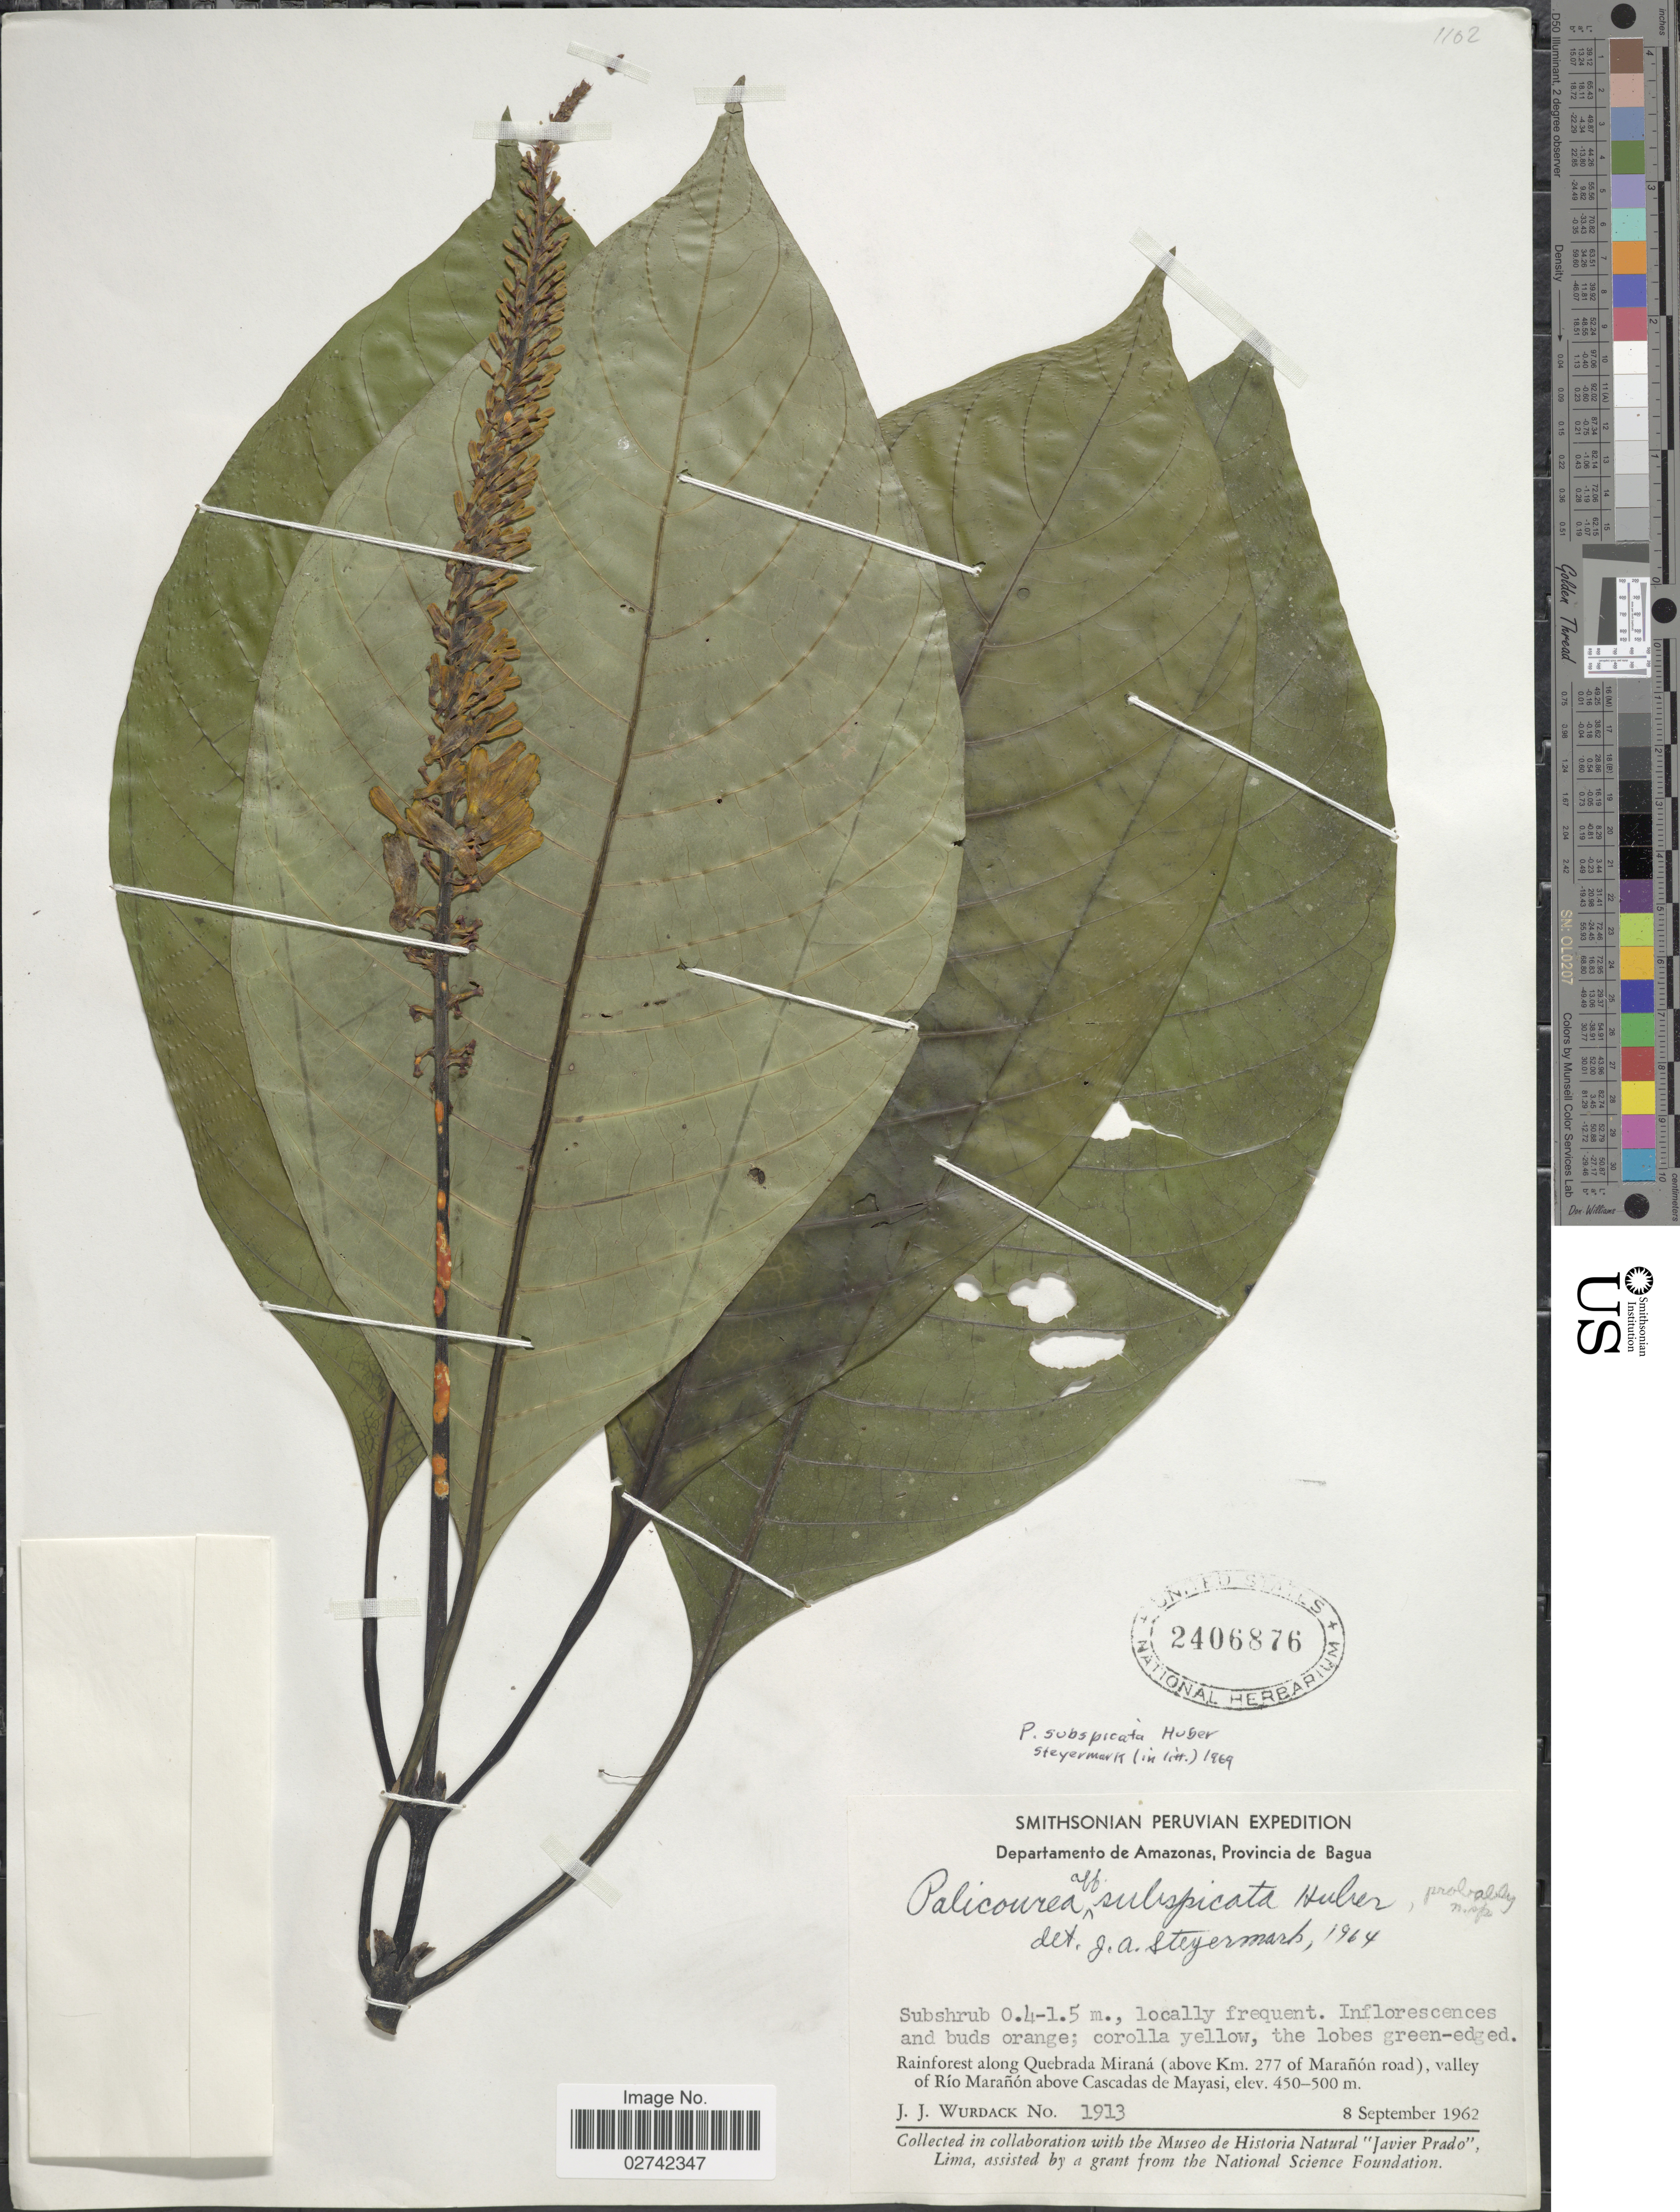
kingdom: Plantae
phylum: Tracheophyta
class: Magnoliopsida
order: Gentianales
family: Rubiaceae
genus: Palicourea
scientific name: Palicourea subspicata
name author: Huber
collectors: J. J. Wurdack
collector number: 1913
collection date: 1962-09-08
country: Peru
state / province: Amazonas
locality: Provincia de Bagua, Rainforest along Quebrada Mirana (above Km. 277 of Maranon road), valley of Rio Maranon above Cascadas de Mayasi.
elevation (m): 450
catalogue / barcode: US 2406876